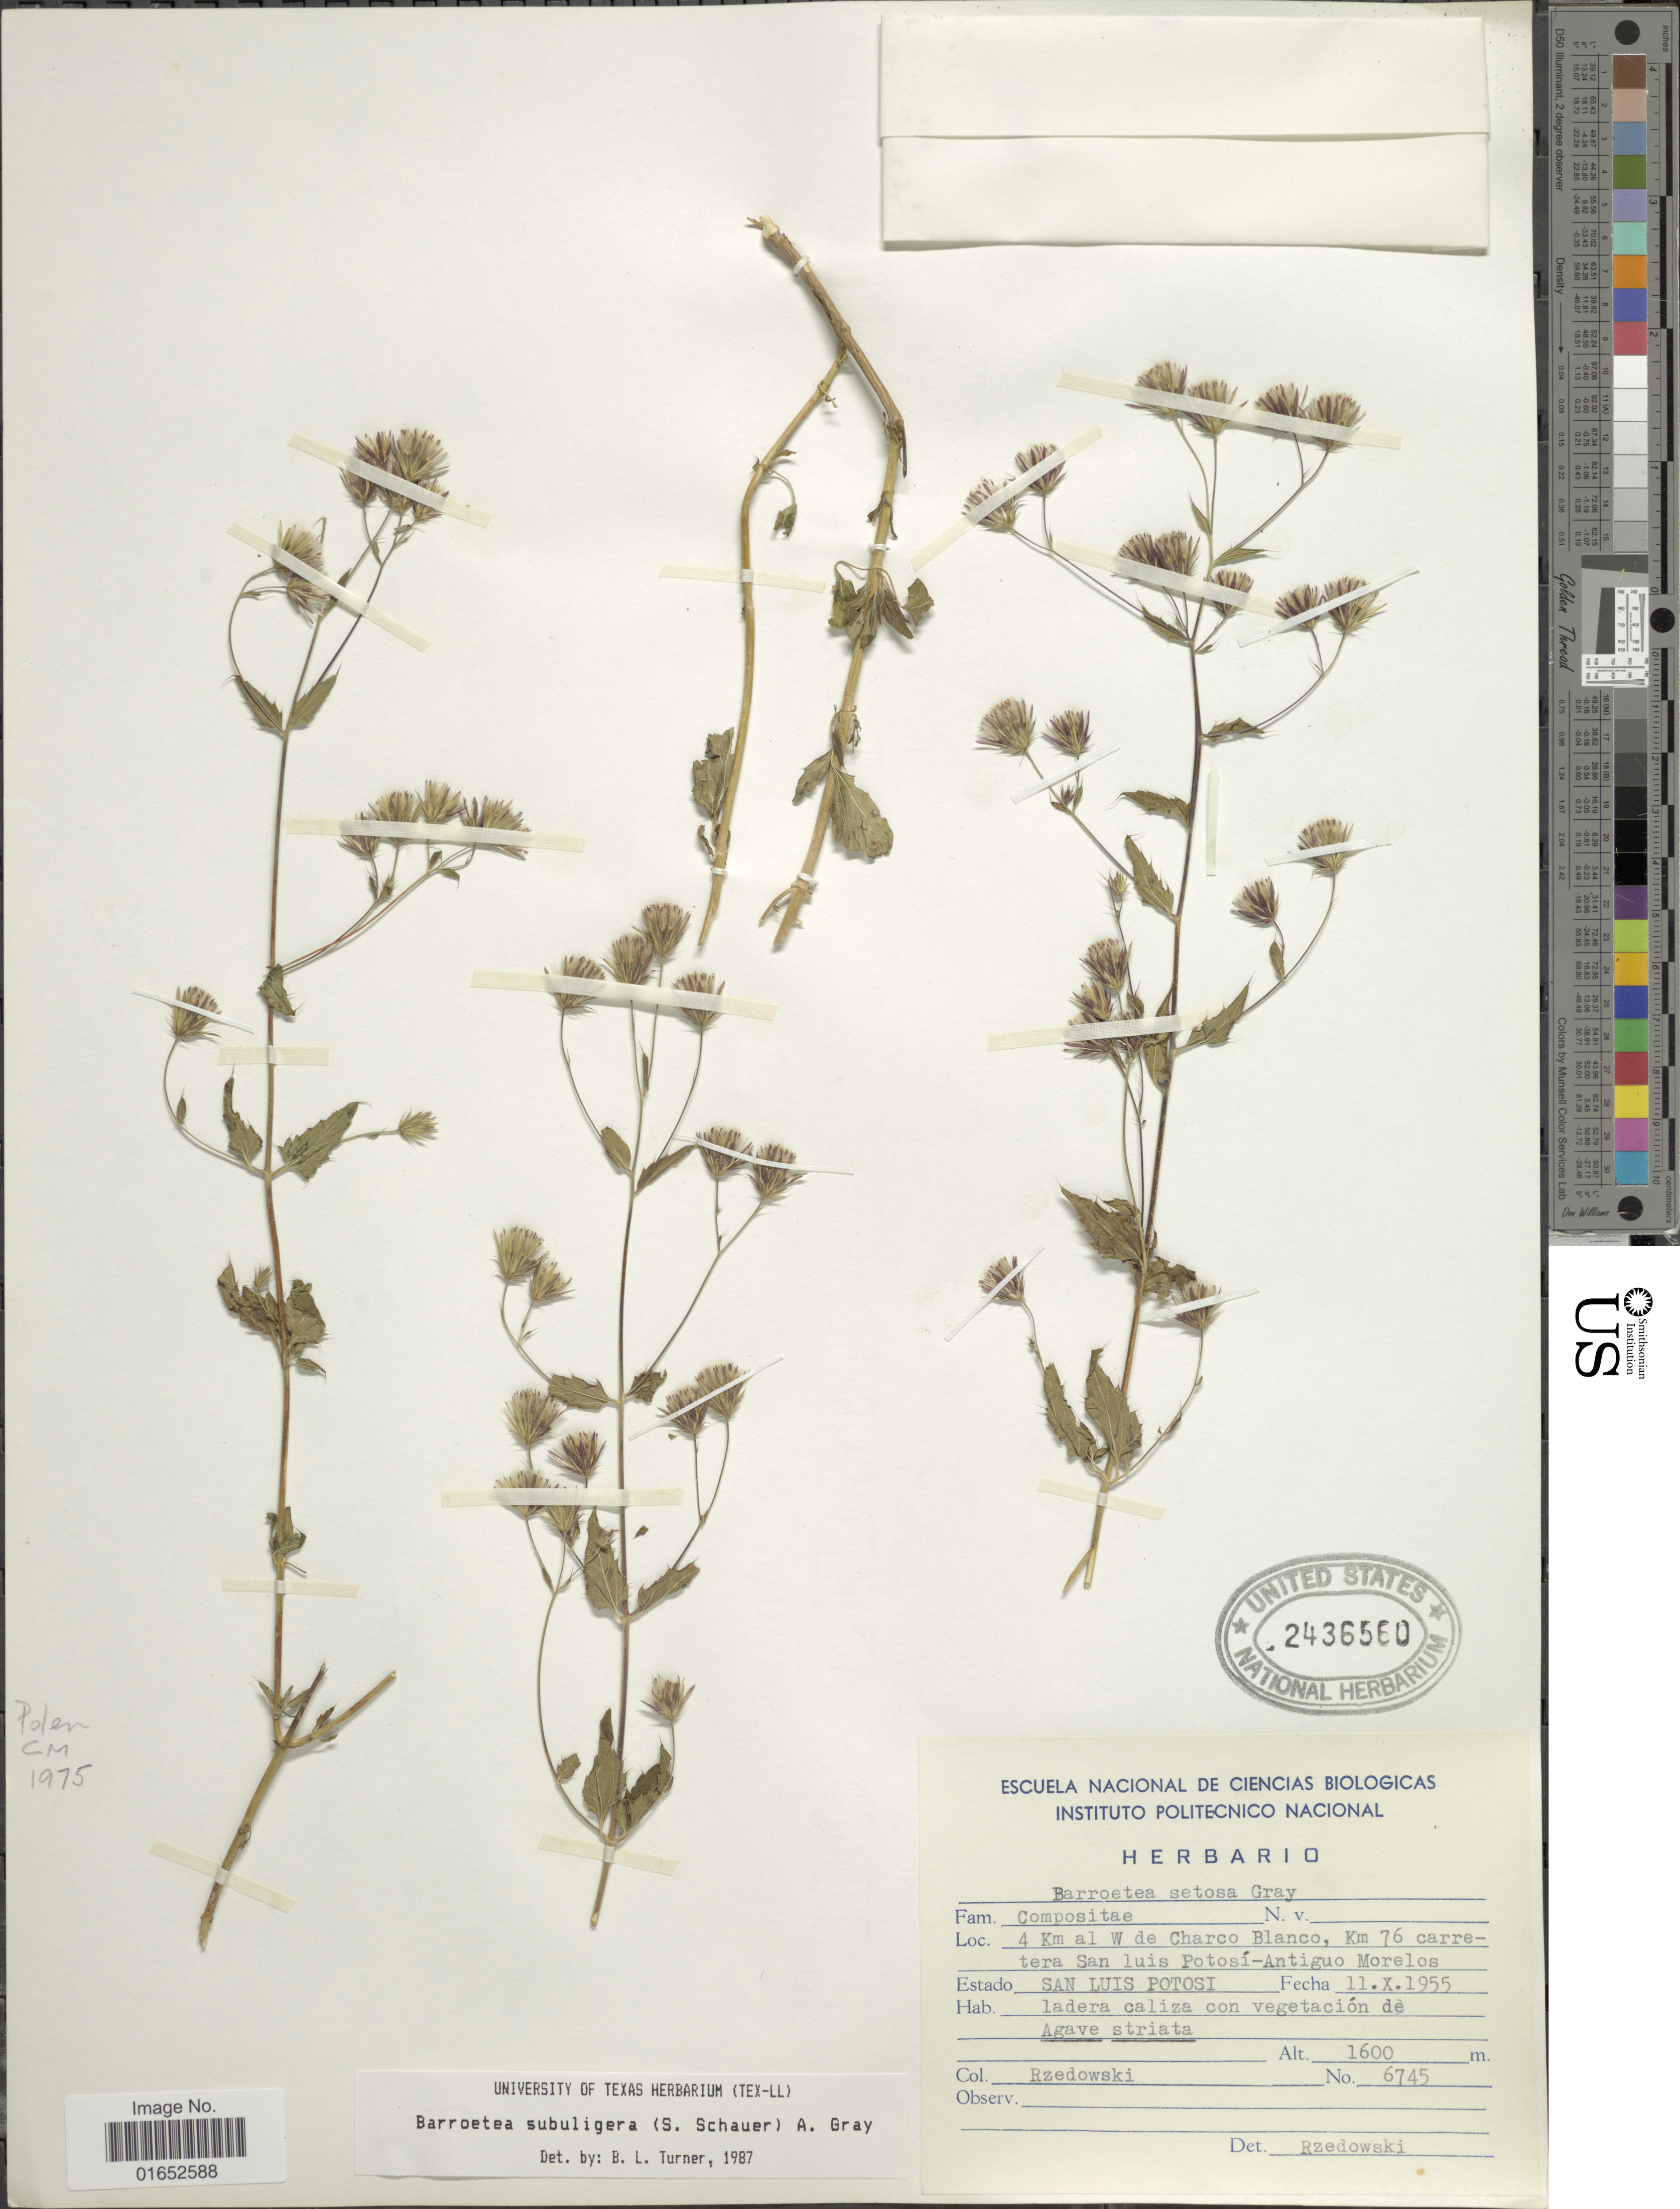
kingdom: Plantae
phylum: Tracheophyta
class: Magnoliopsida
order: Asterales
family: Asteraceae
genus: Barroetea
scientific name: Barroetea subuligera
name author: (S. Schauer) A. Gray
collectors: Rzedowski, --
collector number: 6745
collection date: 1955-10-11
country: Mexico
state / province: San Luis Potosí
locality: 4 Km al W de Charco Blanco, Km 76 carretera San Luis Potosi-Antiguo Morelos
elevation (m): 1600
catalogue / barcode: US 2436560